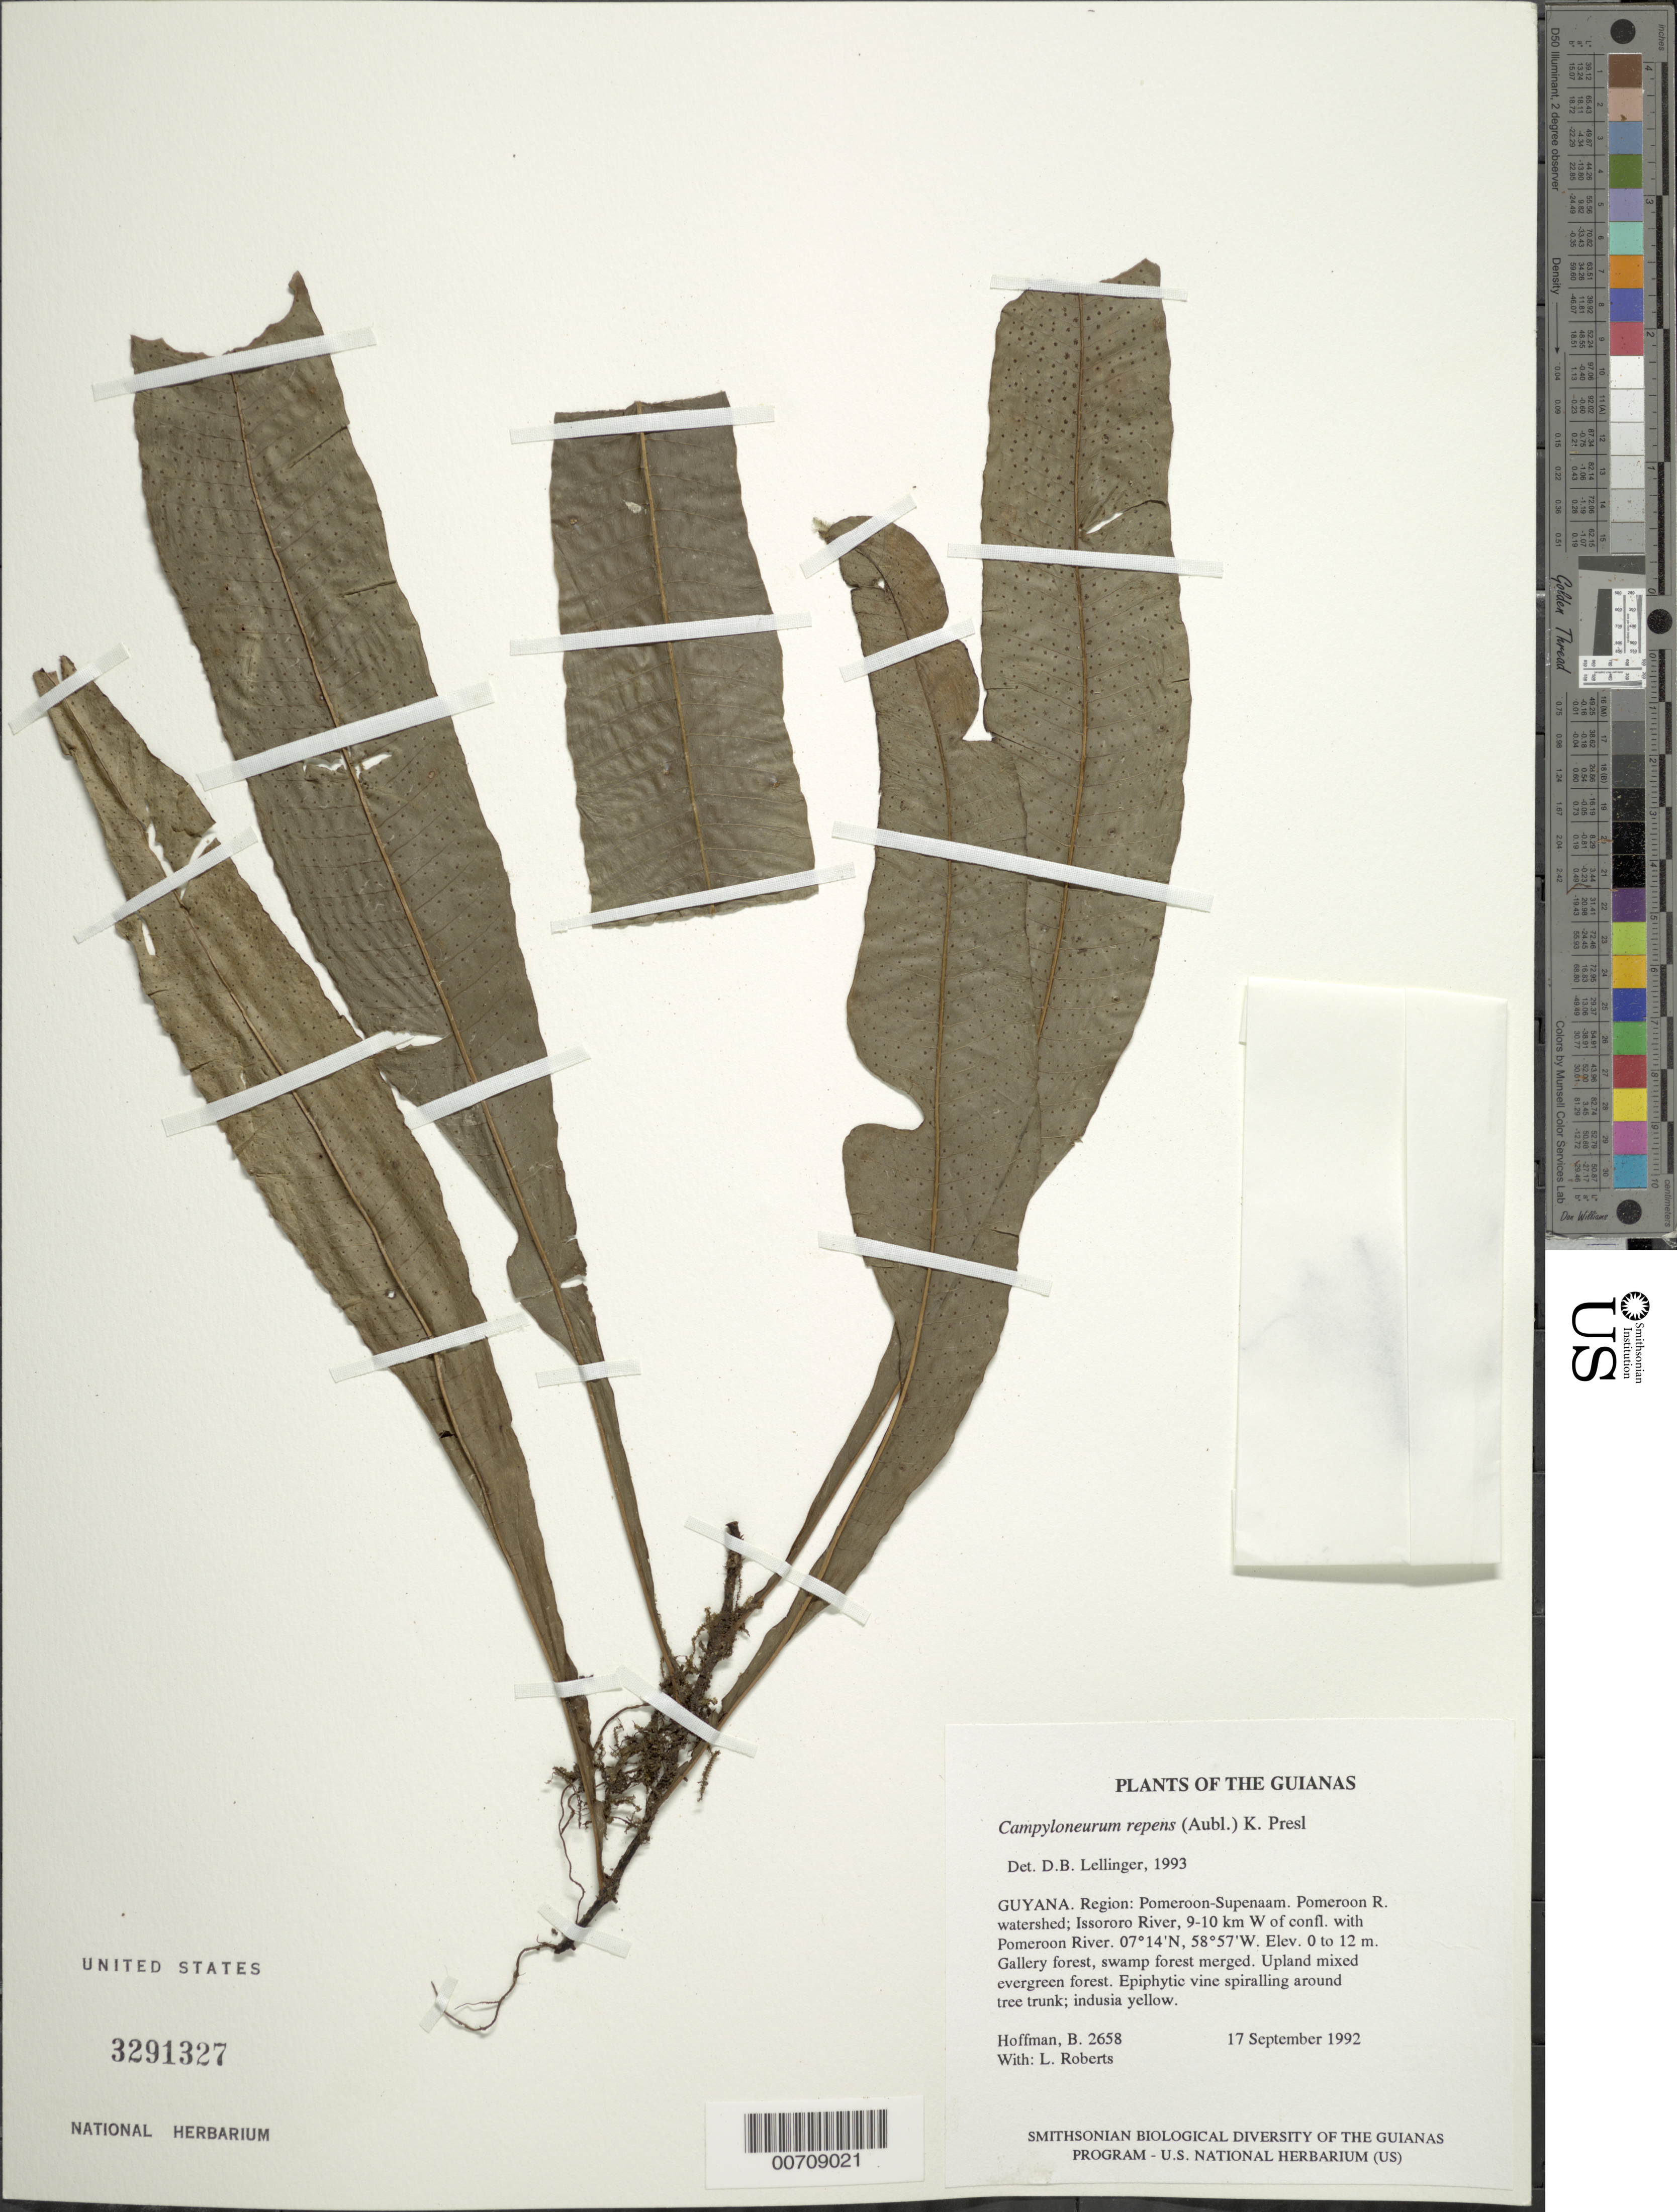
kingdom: Plantae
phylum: Tracheophyta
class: Polypodiopsida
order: Polypodiales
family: Polypodiaceae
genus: Campyloneurum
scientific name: Campyloneurum repens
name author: (Aubl.) C. Presl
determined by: Lellinger, David B., (BOT), Smithsonian Institution - National Museum of Natural History (UNITED STATES)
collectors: B. Hoffman & L. Roberts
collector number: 2658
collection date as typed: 17 September 1992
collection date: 1992-09-17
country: Guyana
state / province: Pomeroon-Supenaam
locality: Pomeroon River watershed; Issororo River, 9-10 km W of confluence with Pomeroon River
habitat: Gallery forest, swamp forest merged. Upland mixed evergreen forest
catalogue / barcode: US 3291327